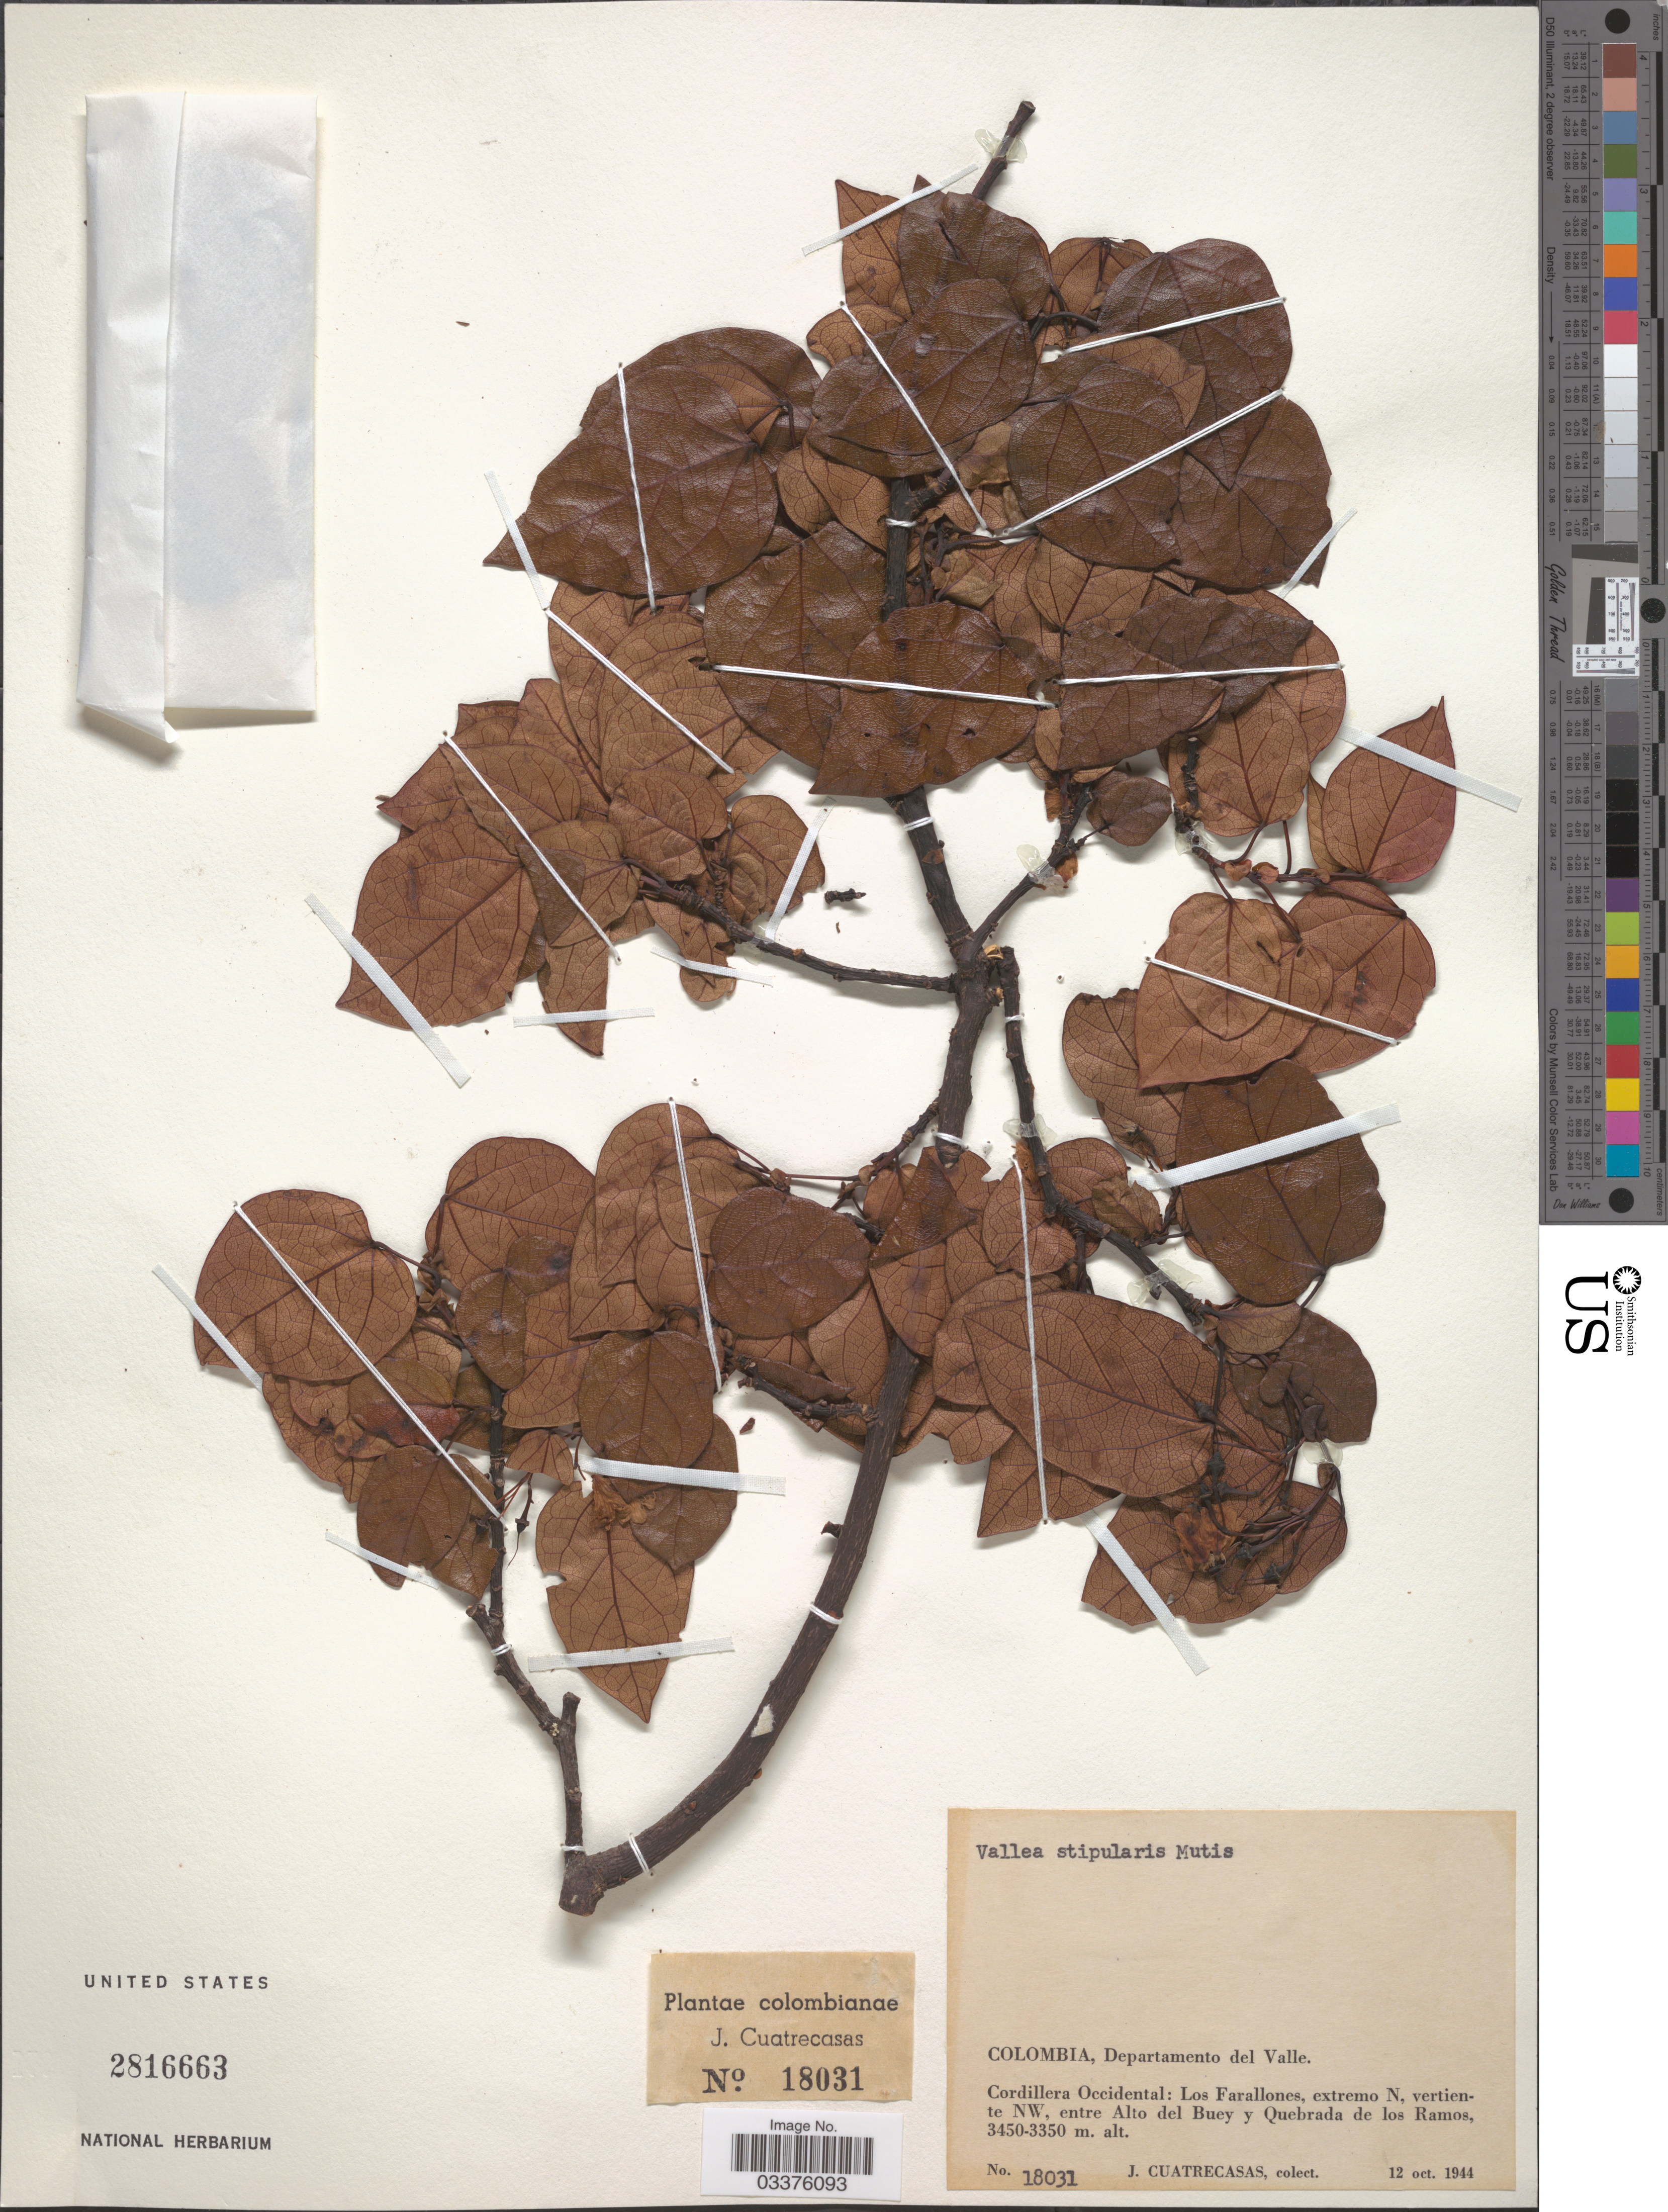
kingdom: Plantae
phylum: Tracheophyta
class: Magnoliopsida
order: Oxalidales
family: Elaeocarpaceae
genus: Vallea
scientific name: Vallea stipularis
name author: L. f.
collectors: J. Cuatrecasas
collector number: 18031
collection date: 1944-10-12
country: Colombia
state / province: Valle del Cauca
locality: Departamento del Valle, Cordillera Occidental: Los Farallones, extremo N, vertiente NW, entre Alto del Buey y Quebrada de los Ramos.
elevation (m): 3350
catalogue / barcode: US 2816663